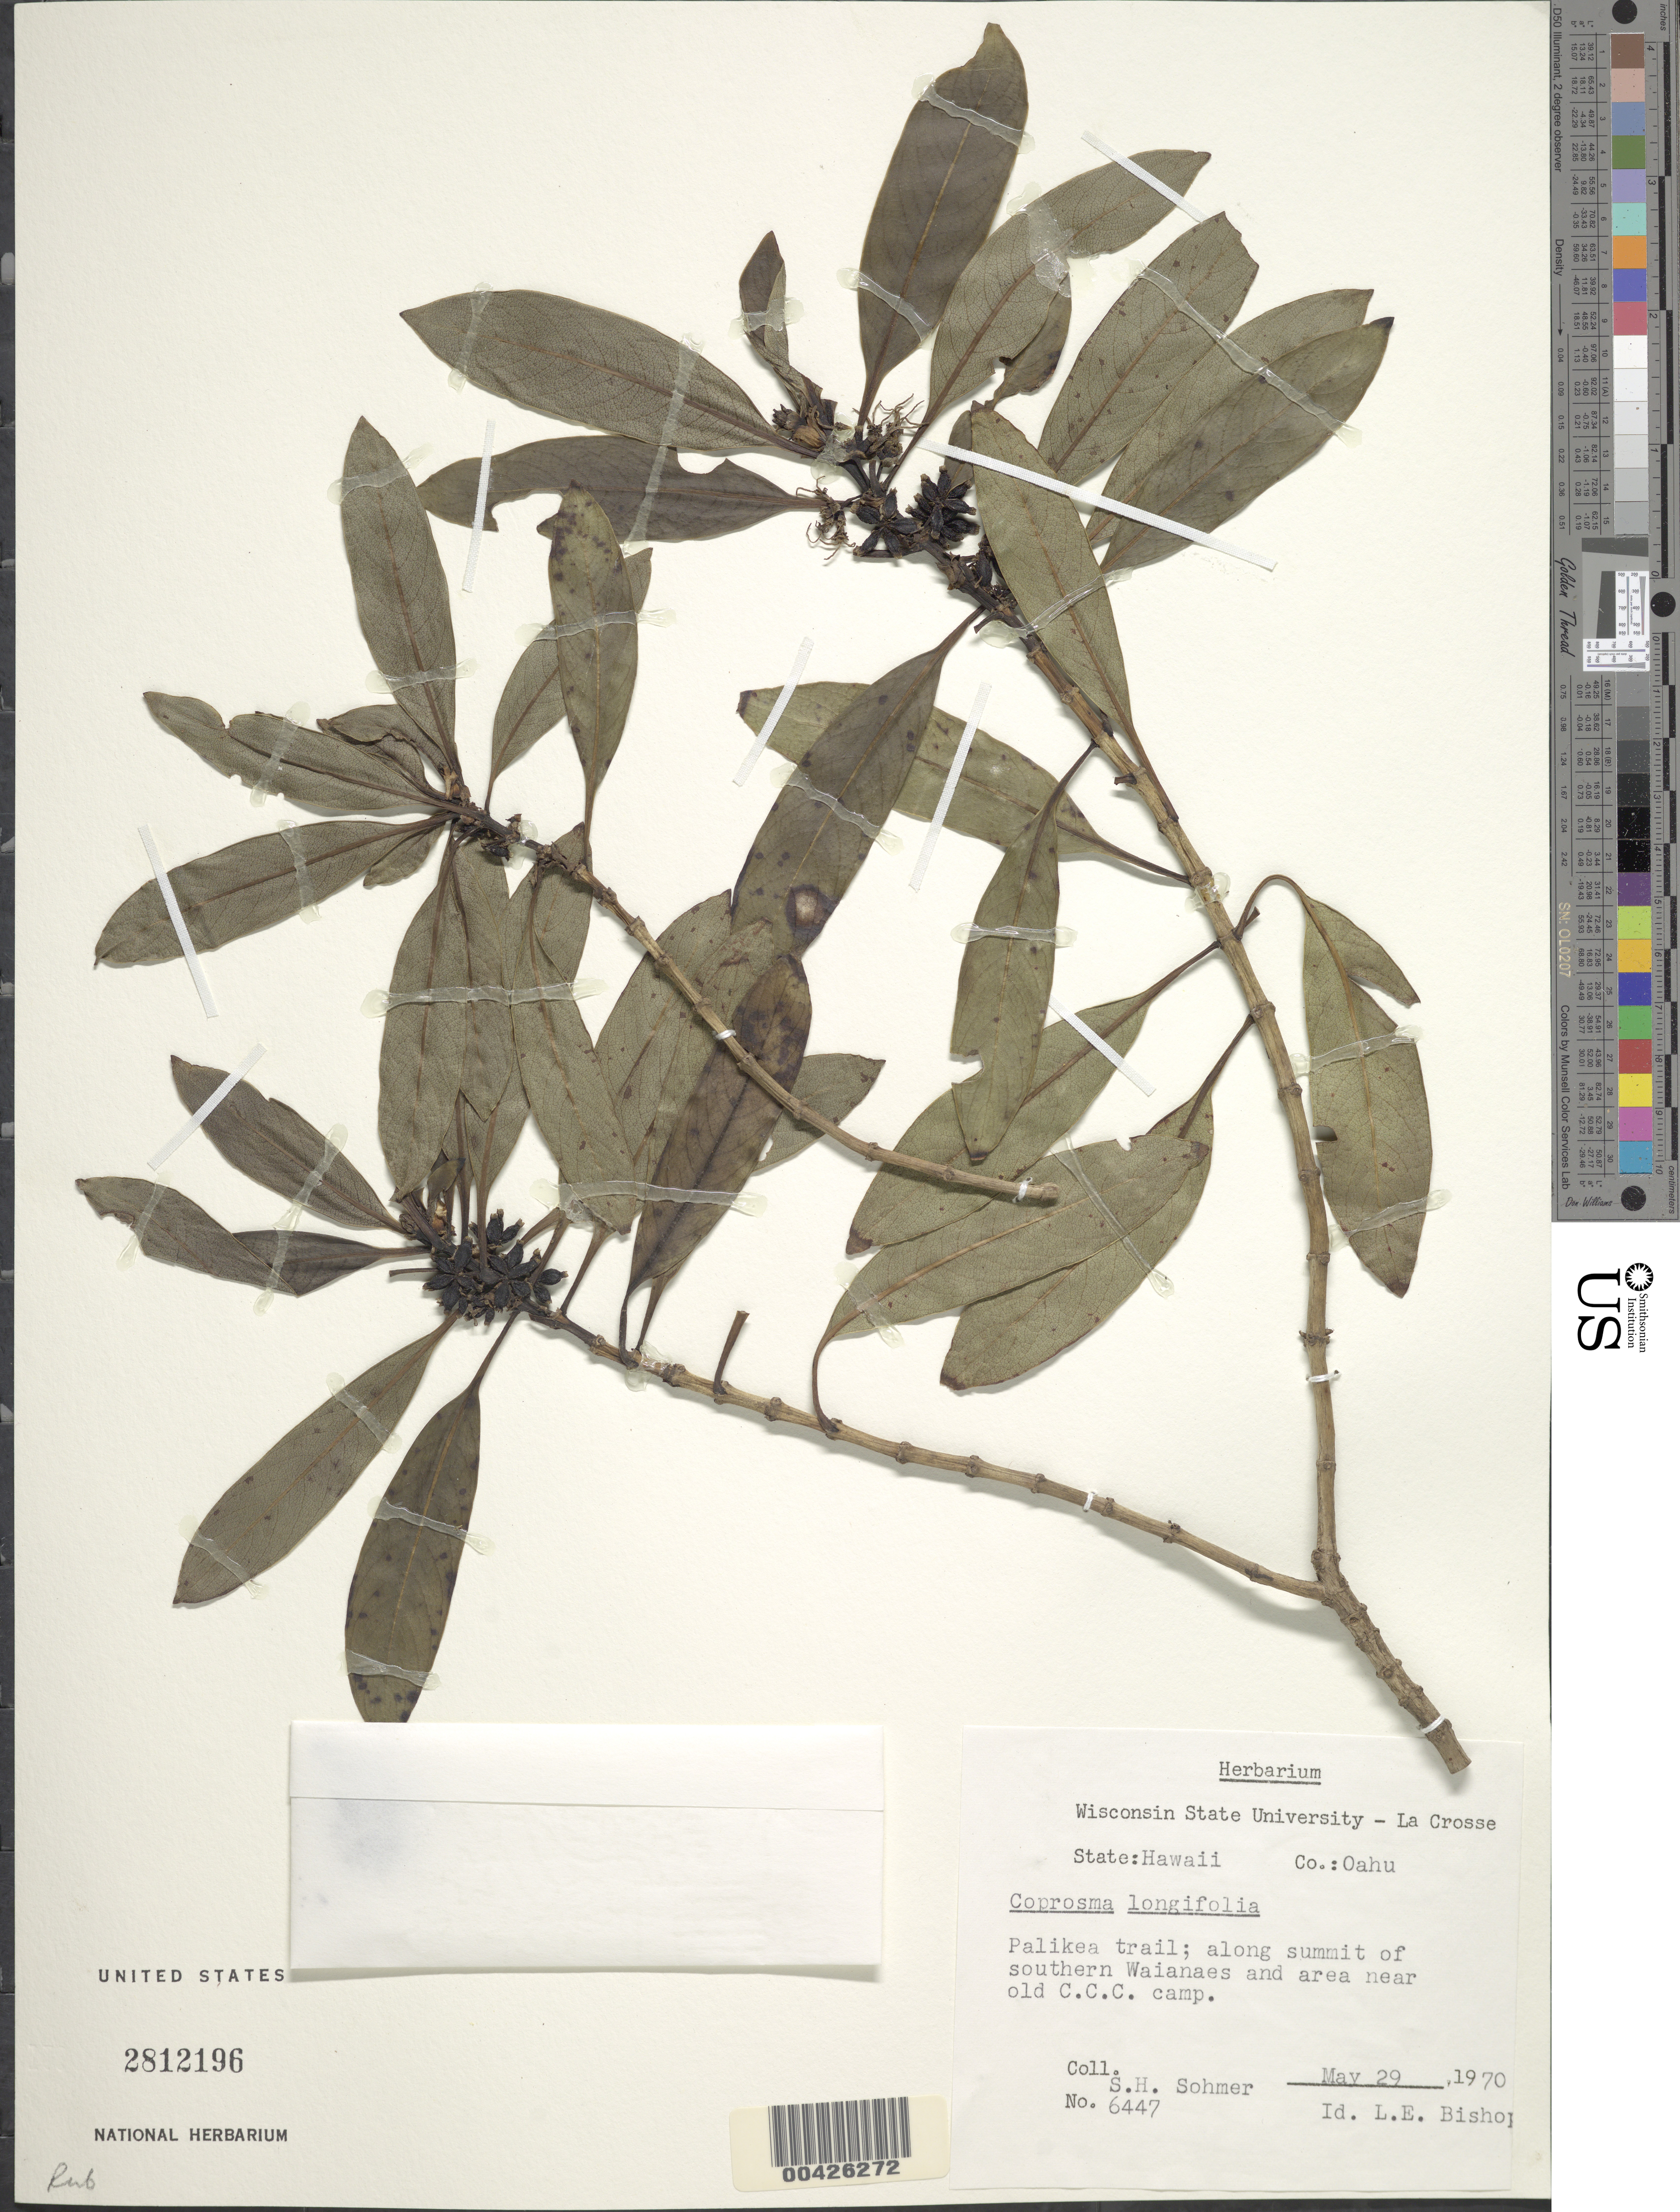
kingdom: Plantae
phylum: Tracheophyta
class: Magnoliopsida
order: Gentianales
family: Rubiaceae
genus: Coprosma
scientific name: Coprosma longifolia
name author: A. Gray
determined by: Bishop, L. E.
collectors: S. H. Sohmer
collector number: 6447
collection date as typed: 29 May 1970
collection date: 1970-05-29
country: United States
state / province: Hawaii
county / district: Honolulu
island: Oahu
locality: Palikea trail; along summit of southern Waianaes and area near old C.C.C camp.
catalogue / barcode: US 2812196